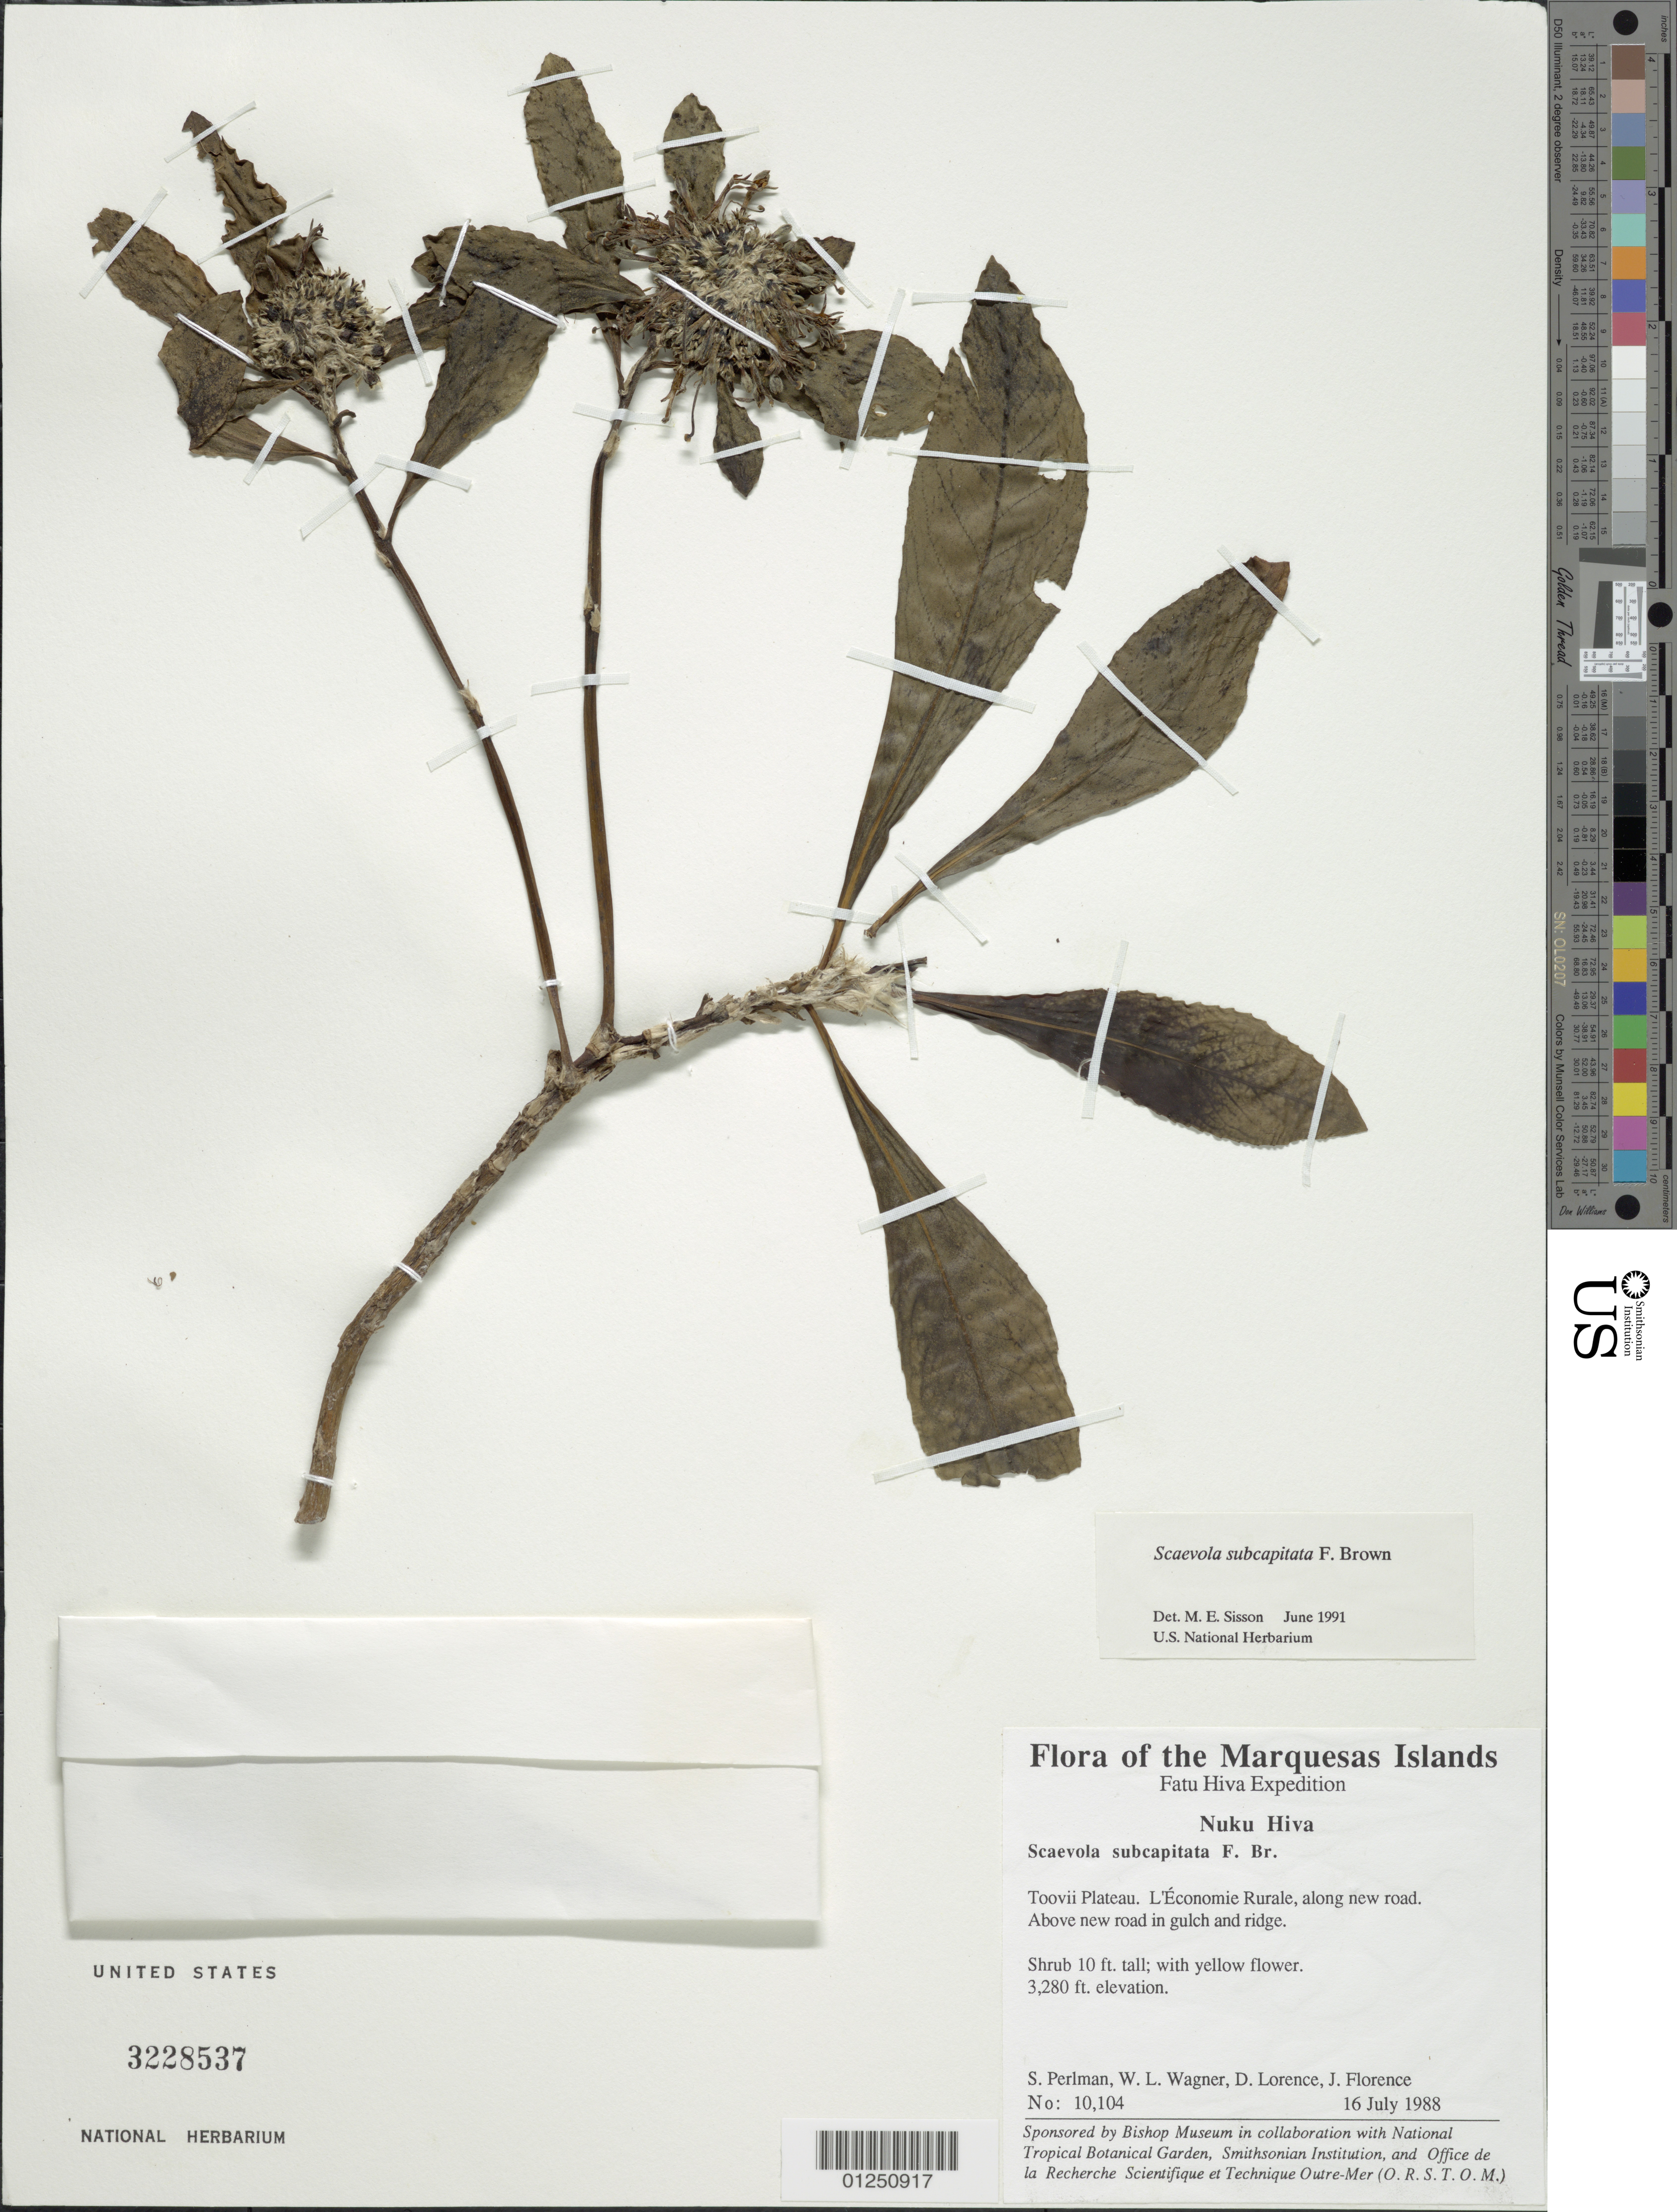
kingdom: Plantae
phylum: Tracheophyta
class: Magnoliopsida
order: Asterales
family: Goodeniaceae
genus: Scaevola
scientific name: Scaevola subcapitata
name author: F. Br.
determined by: Wagner, W. L., (BOT), Smithsonian Institution - National Museum of Natural History (UNITED STATES)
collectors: S. P. Perlman, W. L. Wagner, D. Lorence & J. Florence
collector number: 10104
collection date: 1988-07-16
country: French Polynesia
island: Nuku Hiva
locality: Toovii Plateau, l'Economie Rurale, above new road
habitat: In gulch and ridge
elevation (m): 1000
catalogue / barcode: US 3228537